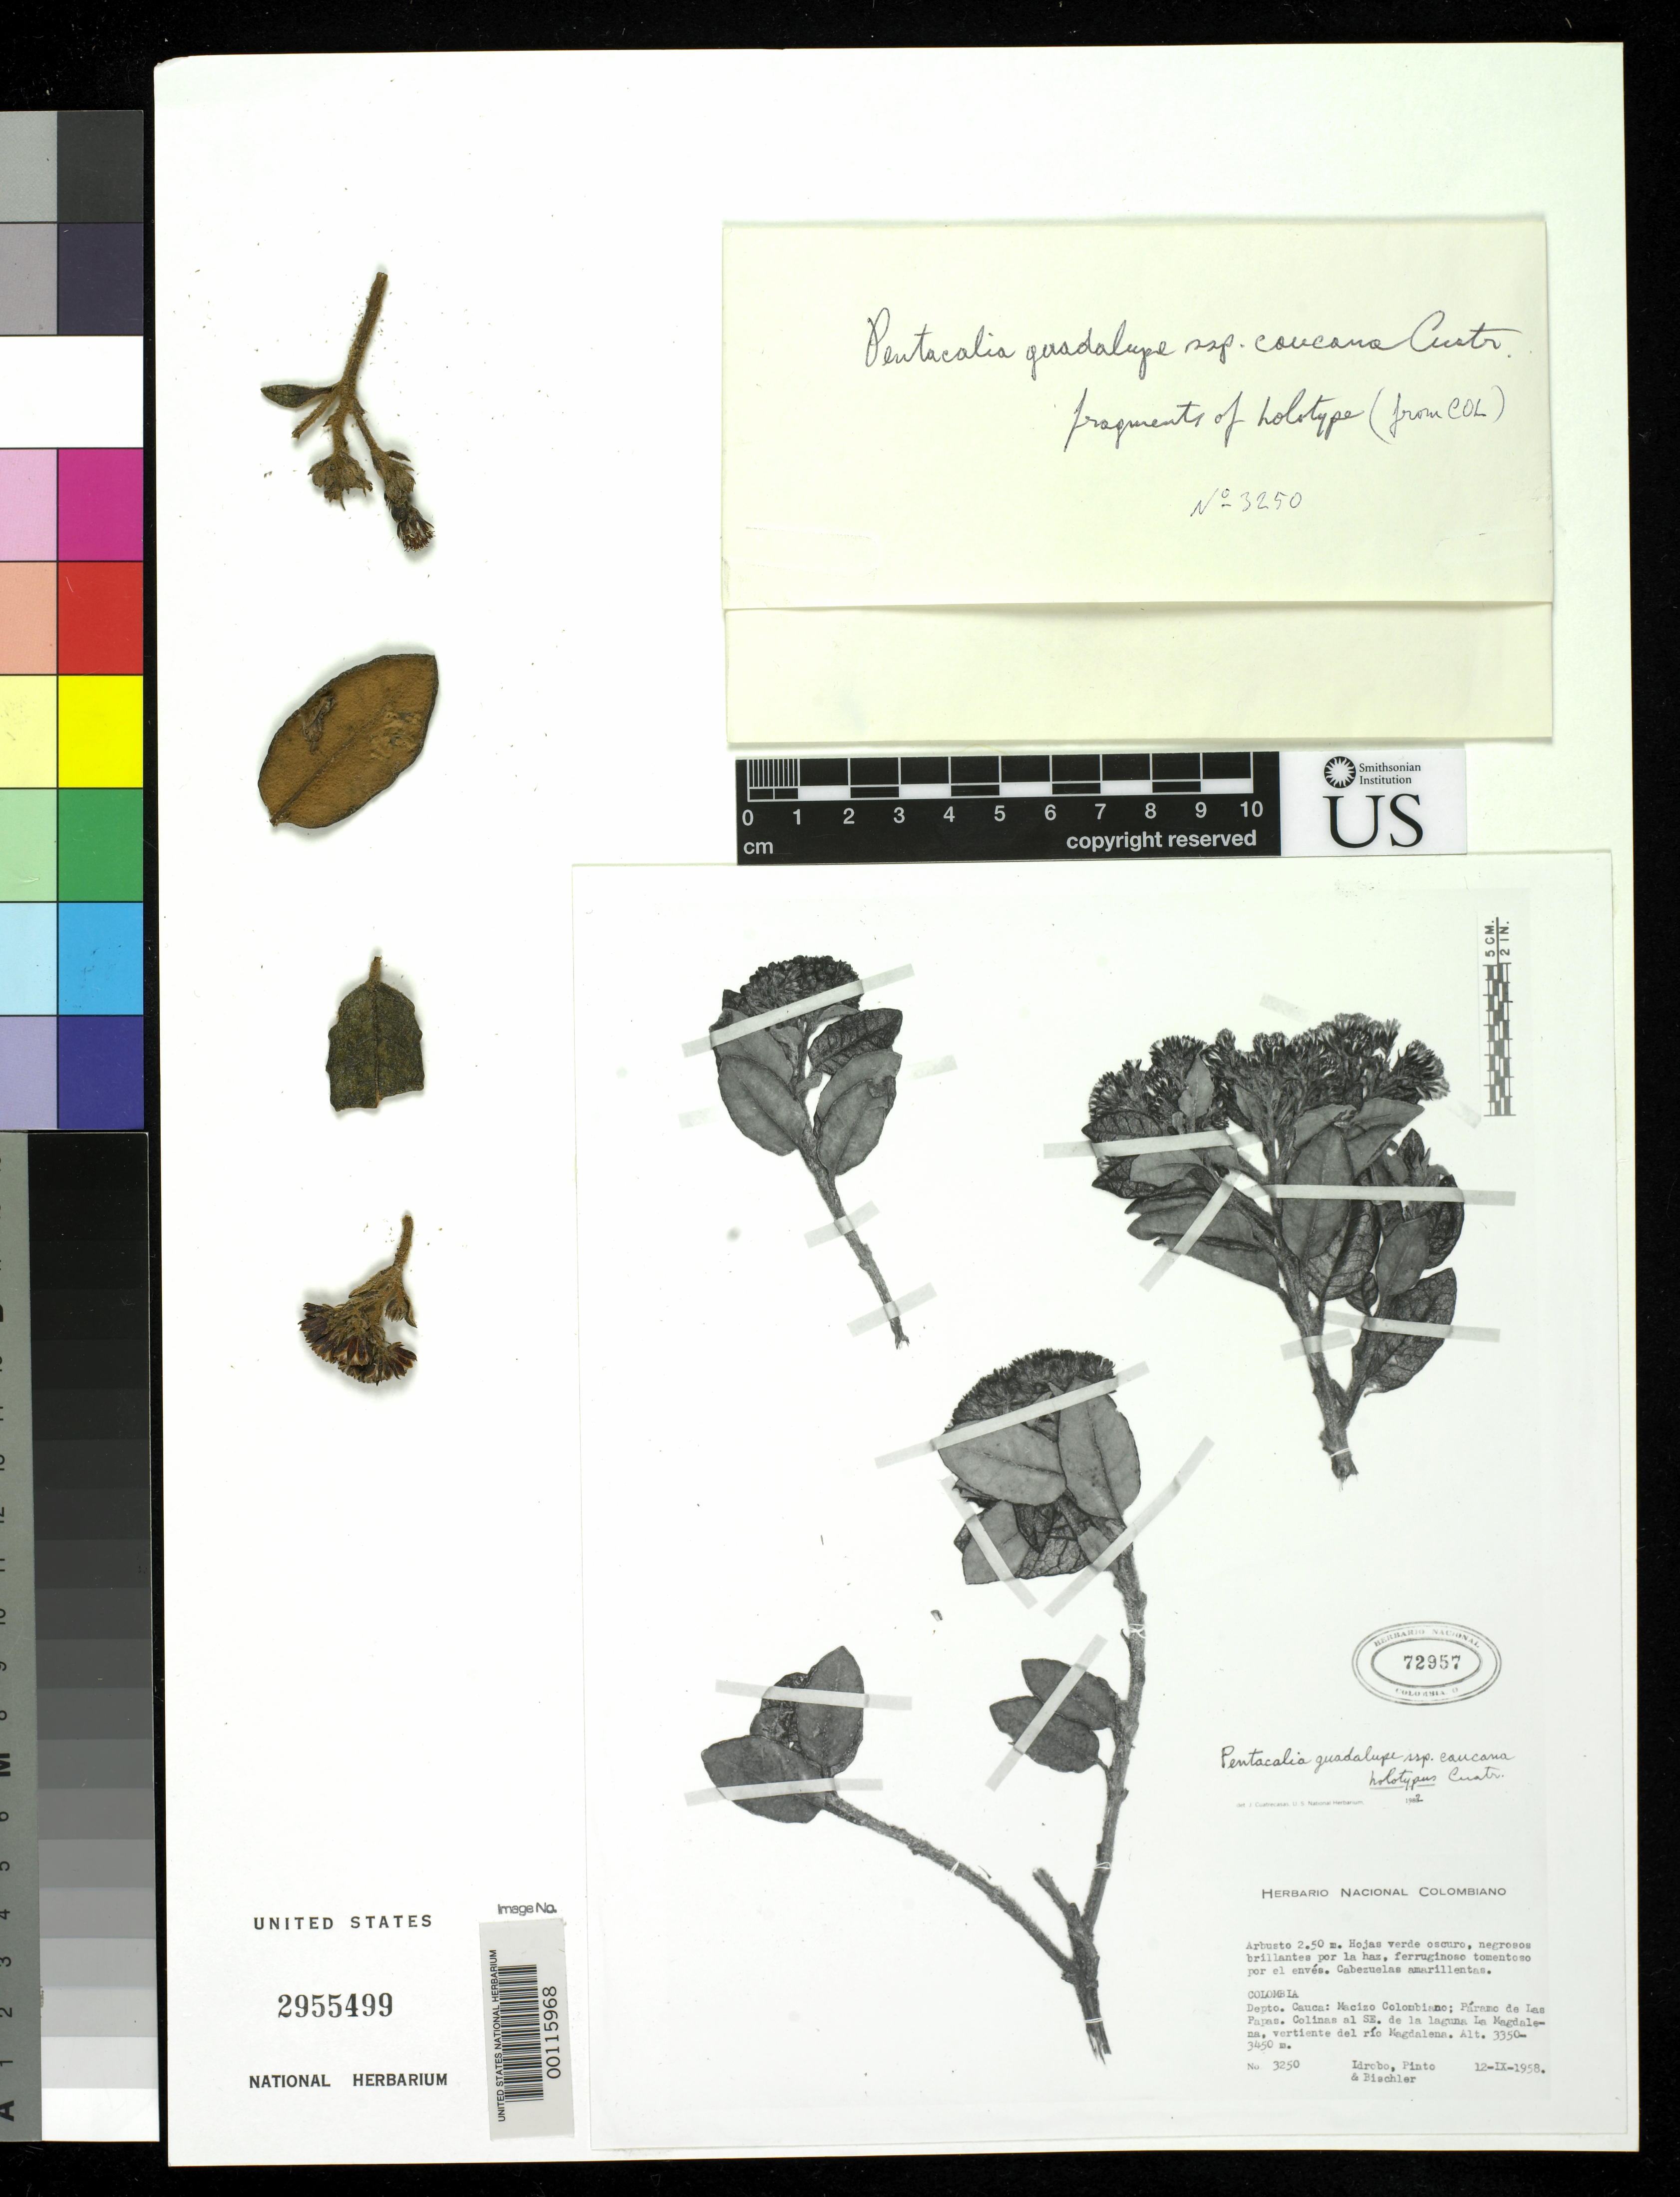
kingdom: Plantae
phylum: Tracheophyta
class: Magnoliopsida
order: Asterales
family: Asteraceae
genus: Pentacalia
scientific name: Pentacalia guadalupe subsp. caucana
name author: Cuatrec.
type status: Isotype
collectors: J. M. Idrobo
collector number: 3250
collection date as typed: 12 Sep 1958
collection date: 1958-09-12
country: Colombia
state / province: Cauca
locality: Macizo Colombiano, Páramo de las Papas, hill SE La Magdalena Laguna, slope of Magdalena River.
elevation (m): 3350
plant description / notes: Photograph and fragmentary material of (holo) type specimen ex herb. COL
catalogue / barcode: US 2955499